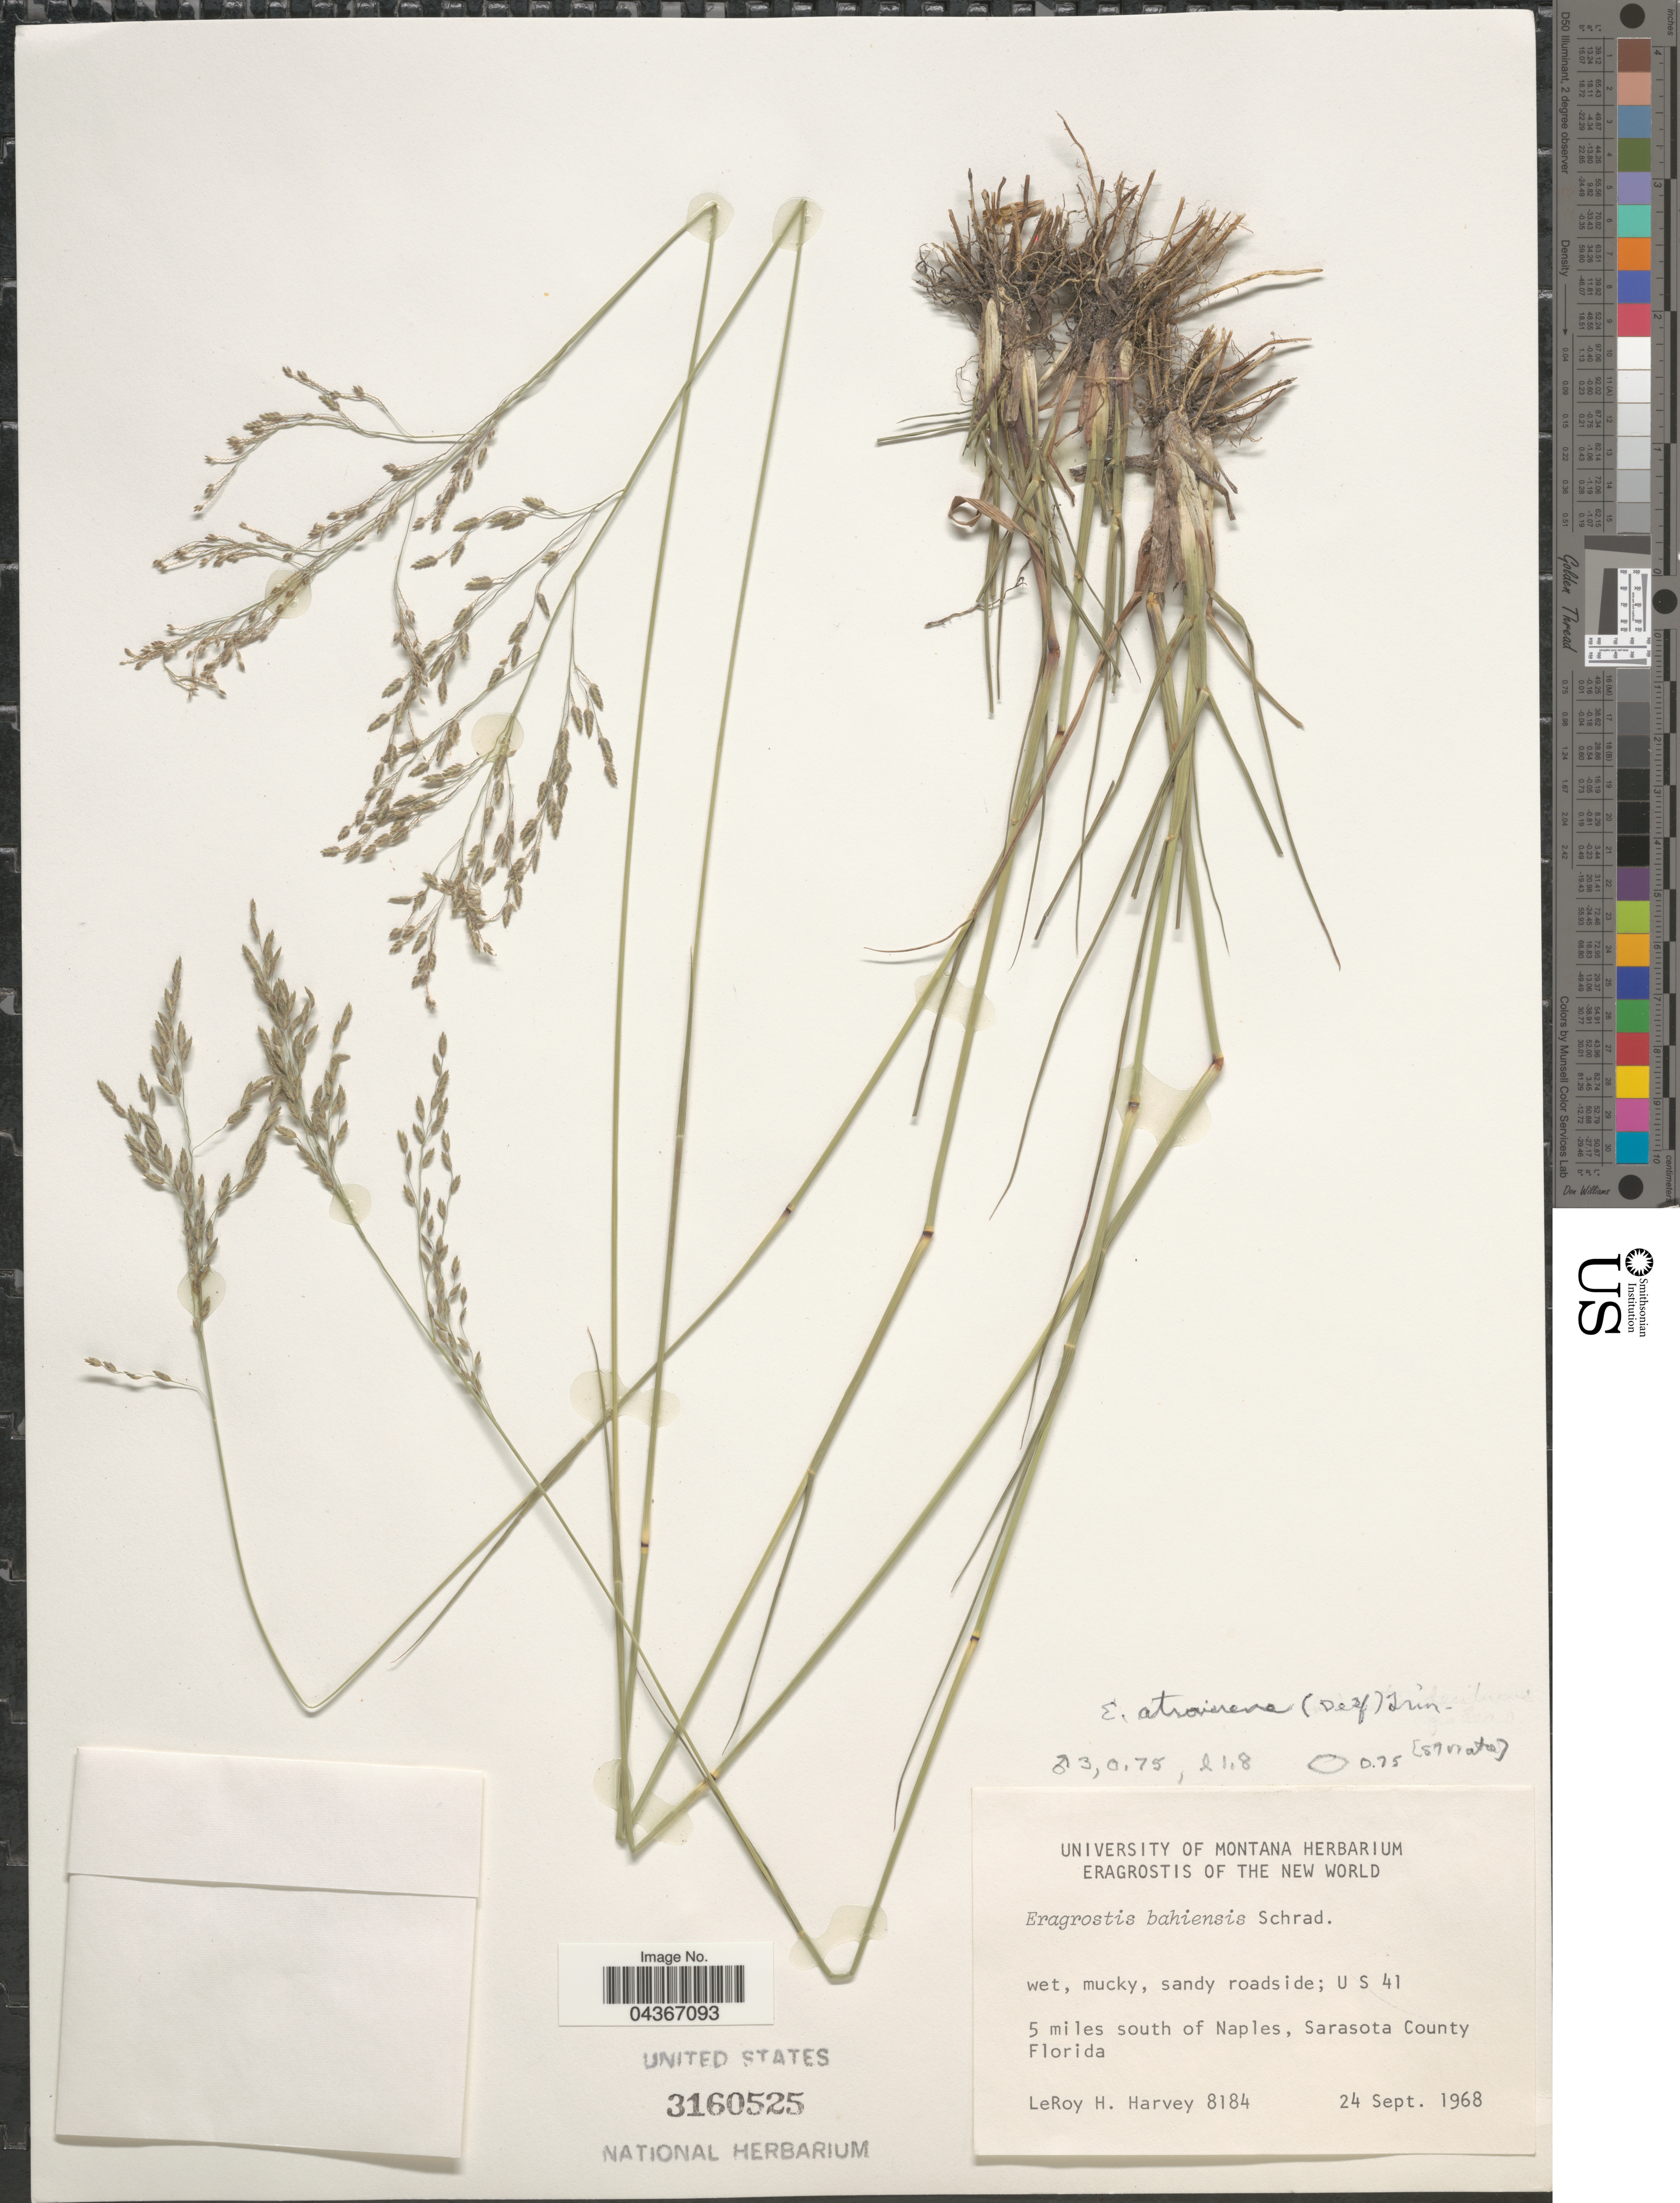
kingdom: Plantae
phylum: Tracheophyta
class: Liliopsida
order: Poales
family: Poaceae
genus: Eragrostis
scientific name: Eragrostis atrovirens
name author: Lange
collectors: L. H. Harvey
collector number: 8184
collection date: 1968-09-24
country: United States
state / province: Florida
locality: Wet, mucky, sandy roadside; U S 41. 5 miles south of Naples, Sarasota County.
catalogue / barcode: US 3160525